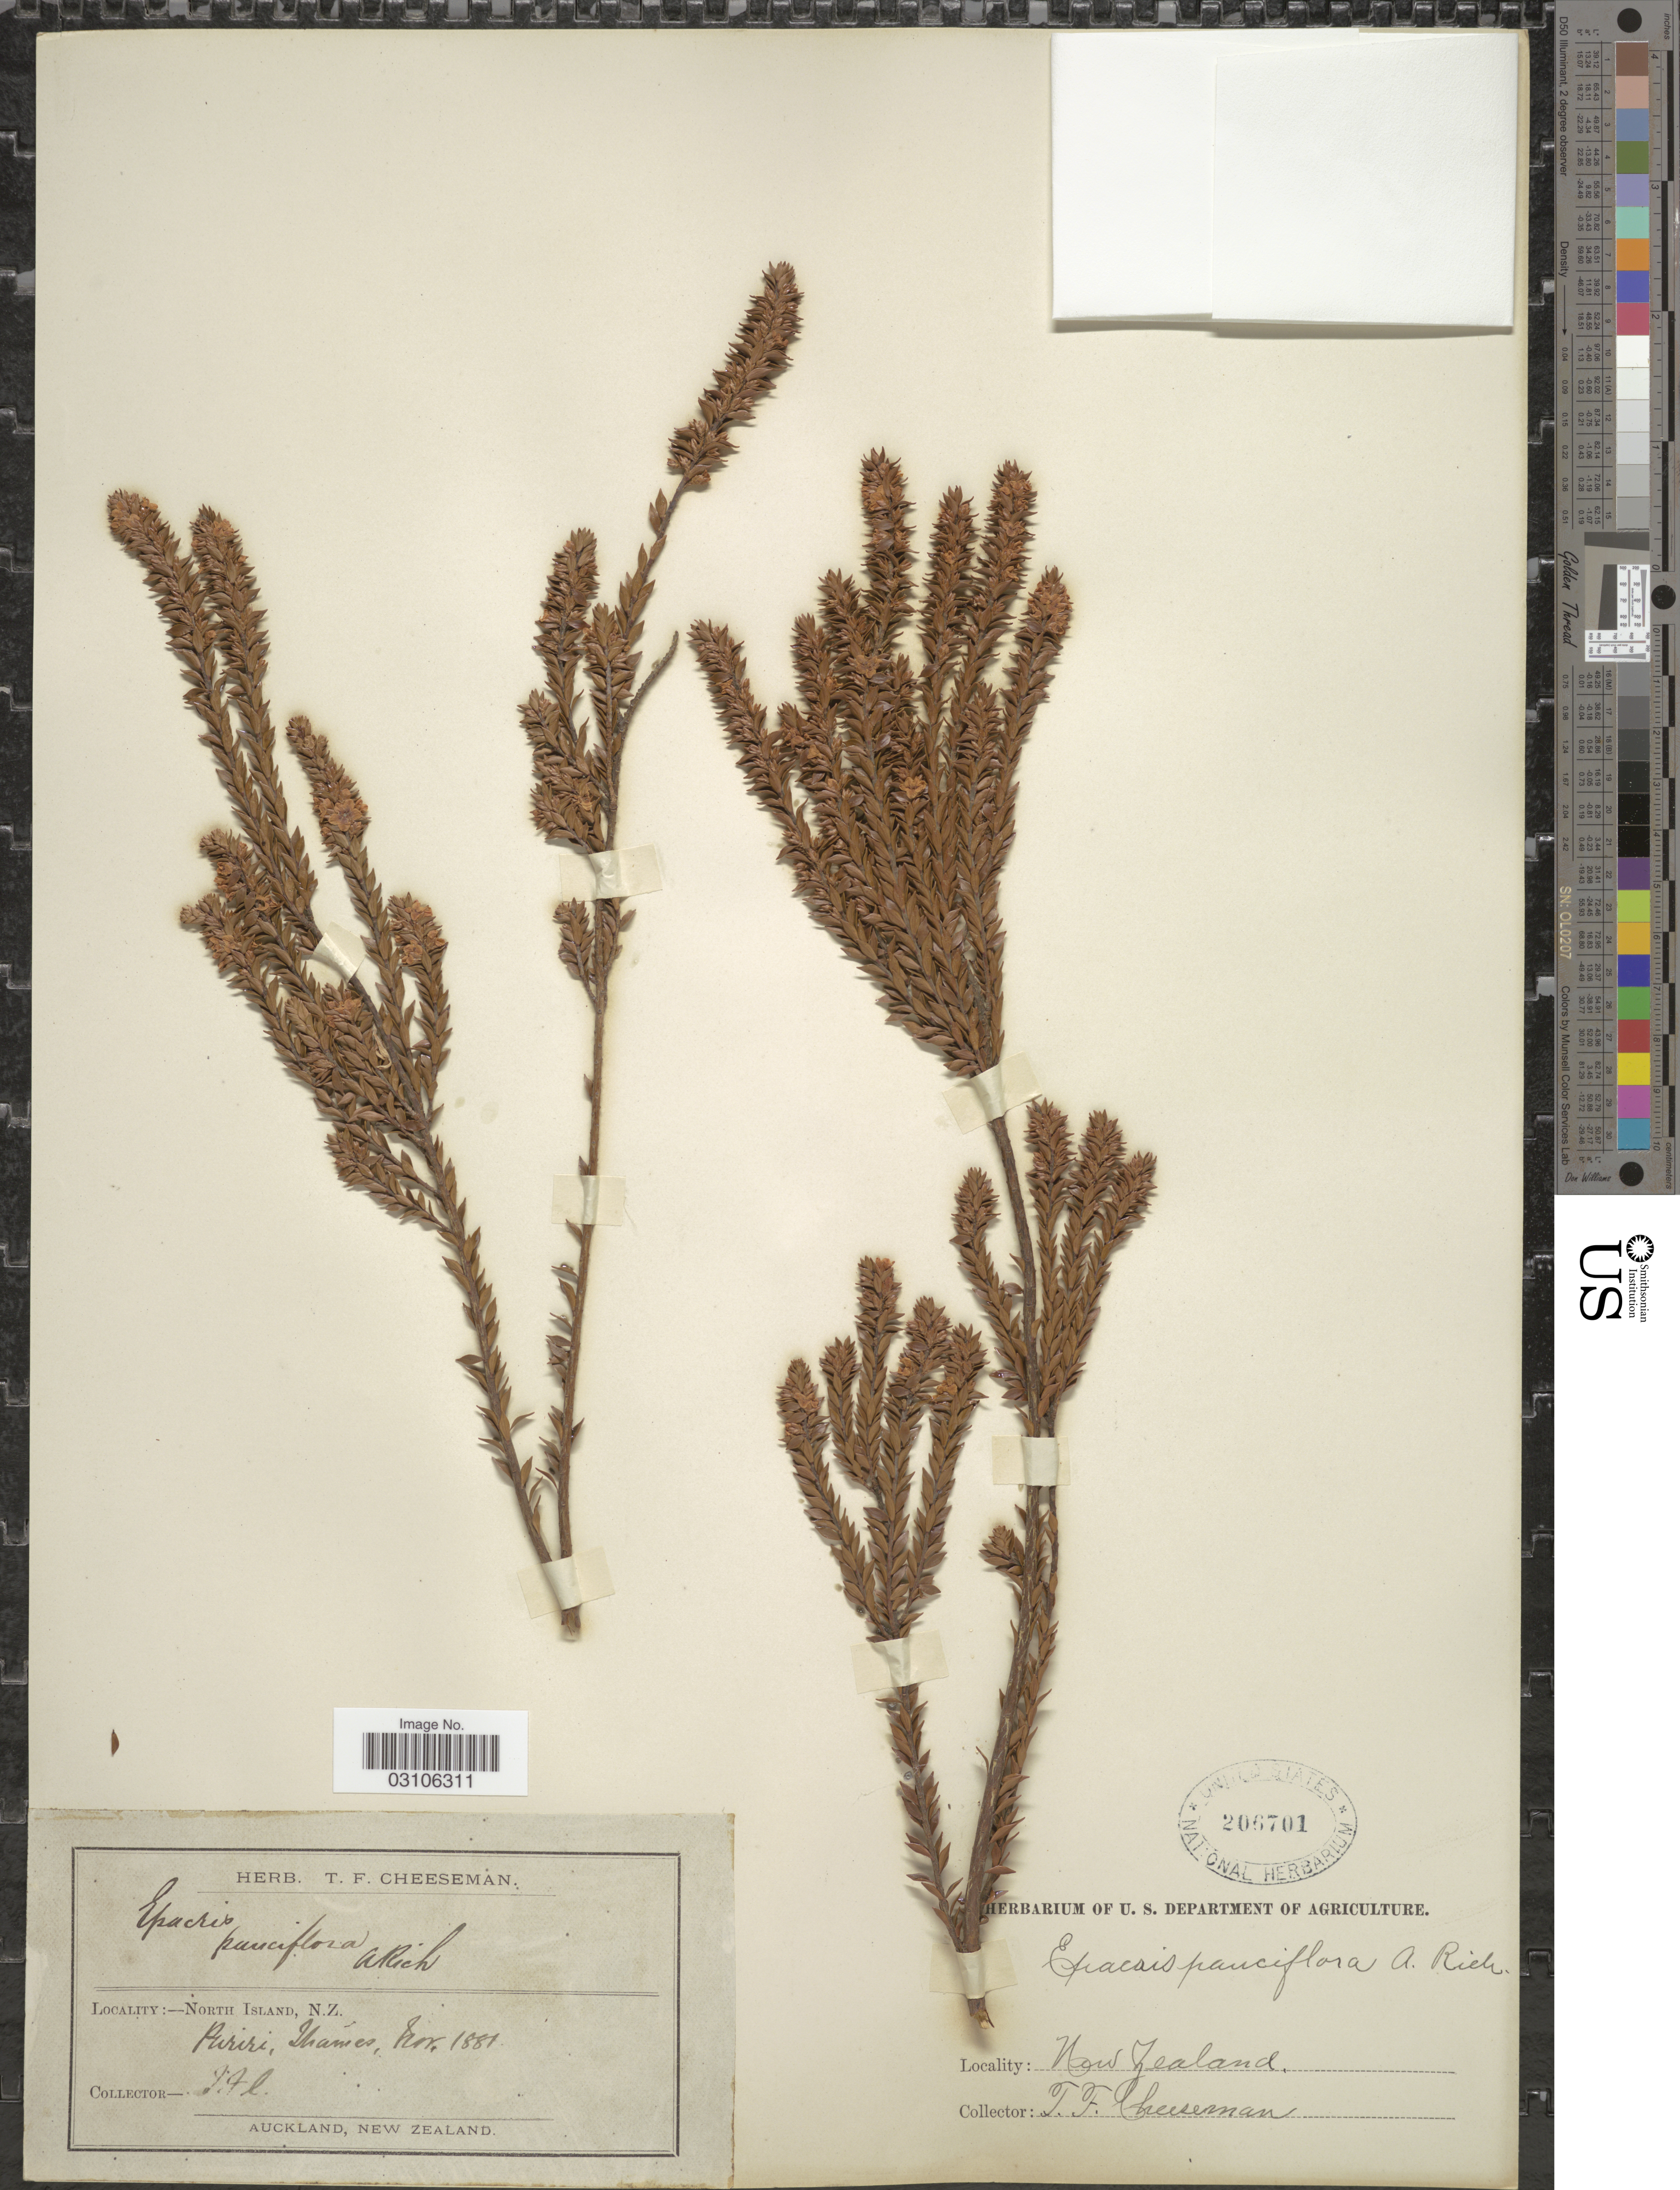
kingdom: Plantae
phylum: Tracheophyta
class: Magnoliopsida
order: Ericales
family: Ericaceae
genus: Epacris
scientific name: Epacris pauciflora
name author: A. Rich.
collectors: T. F. Cheeseman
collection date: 1881-11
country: New Zealand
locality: North Island, Puriri, Thames.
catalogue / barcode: US 206701